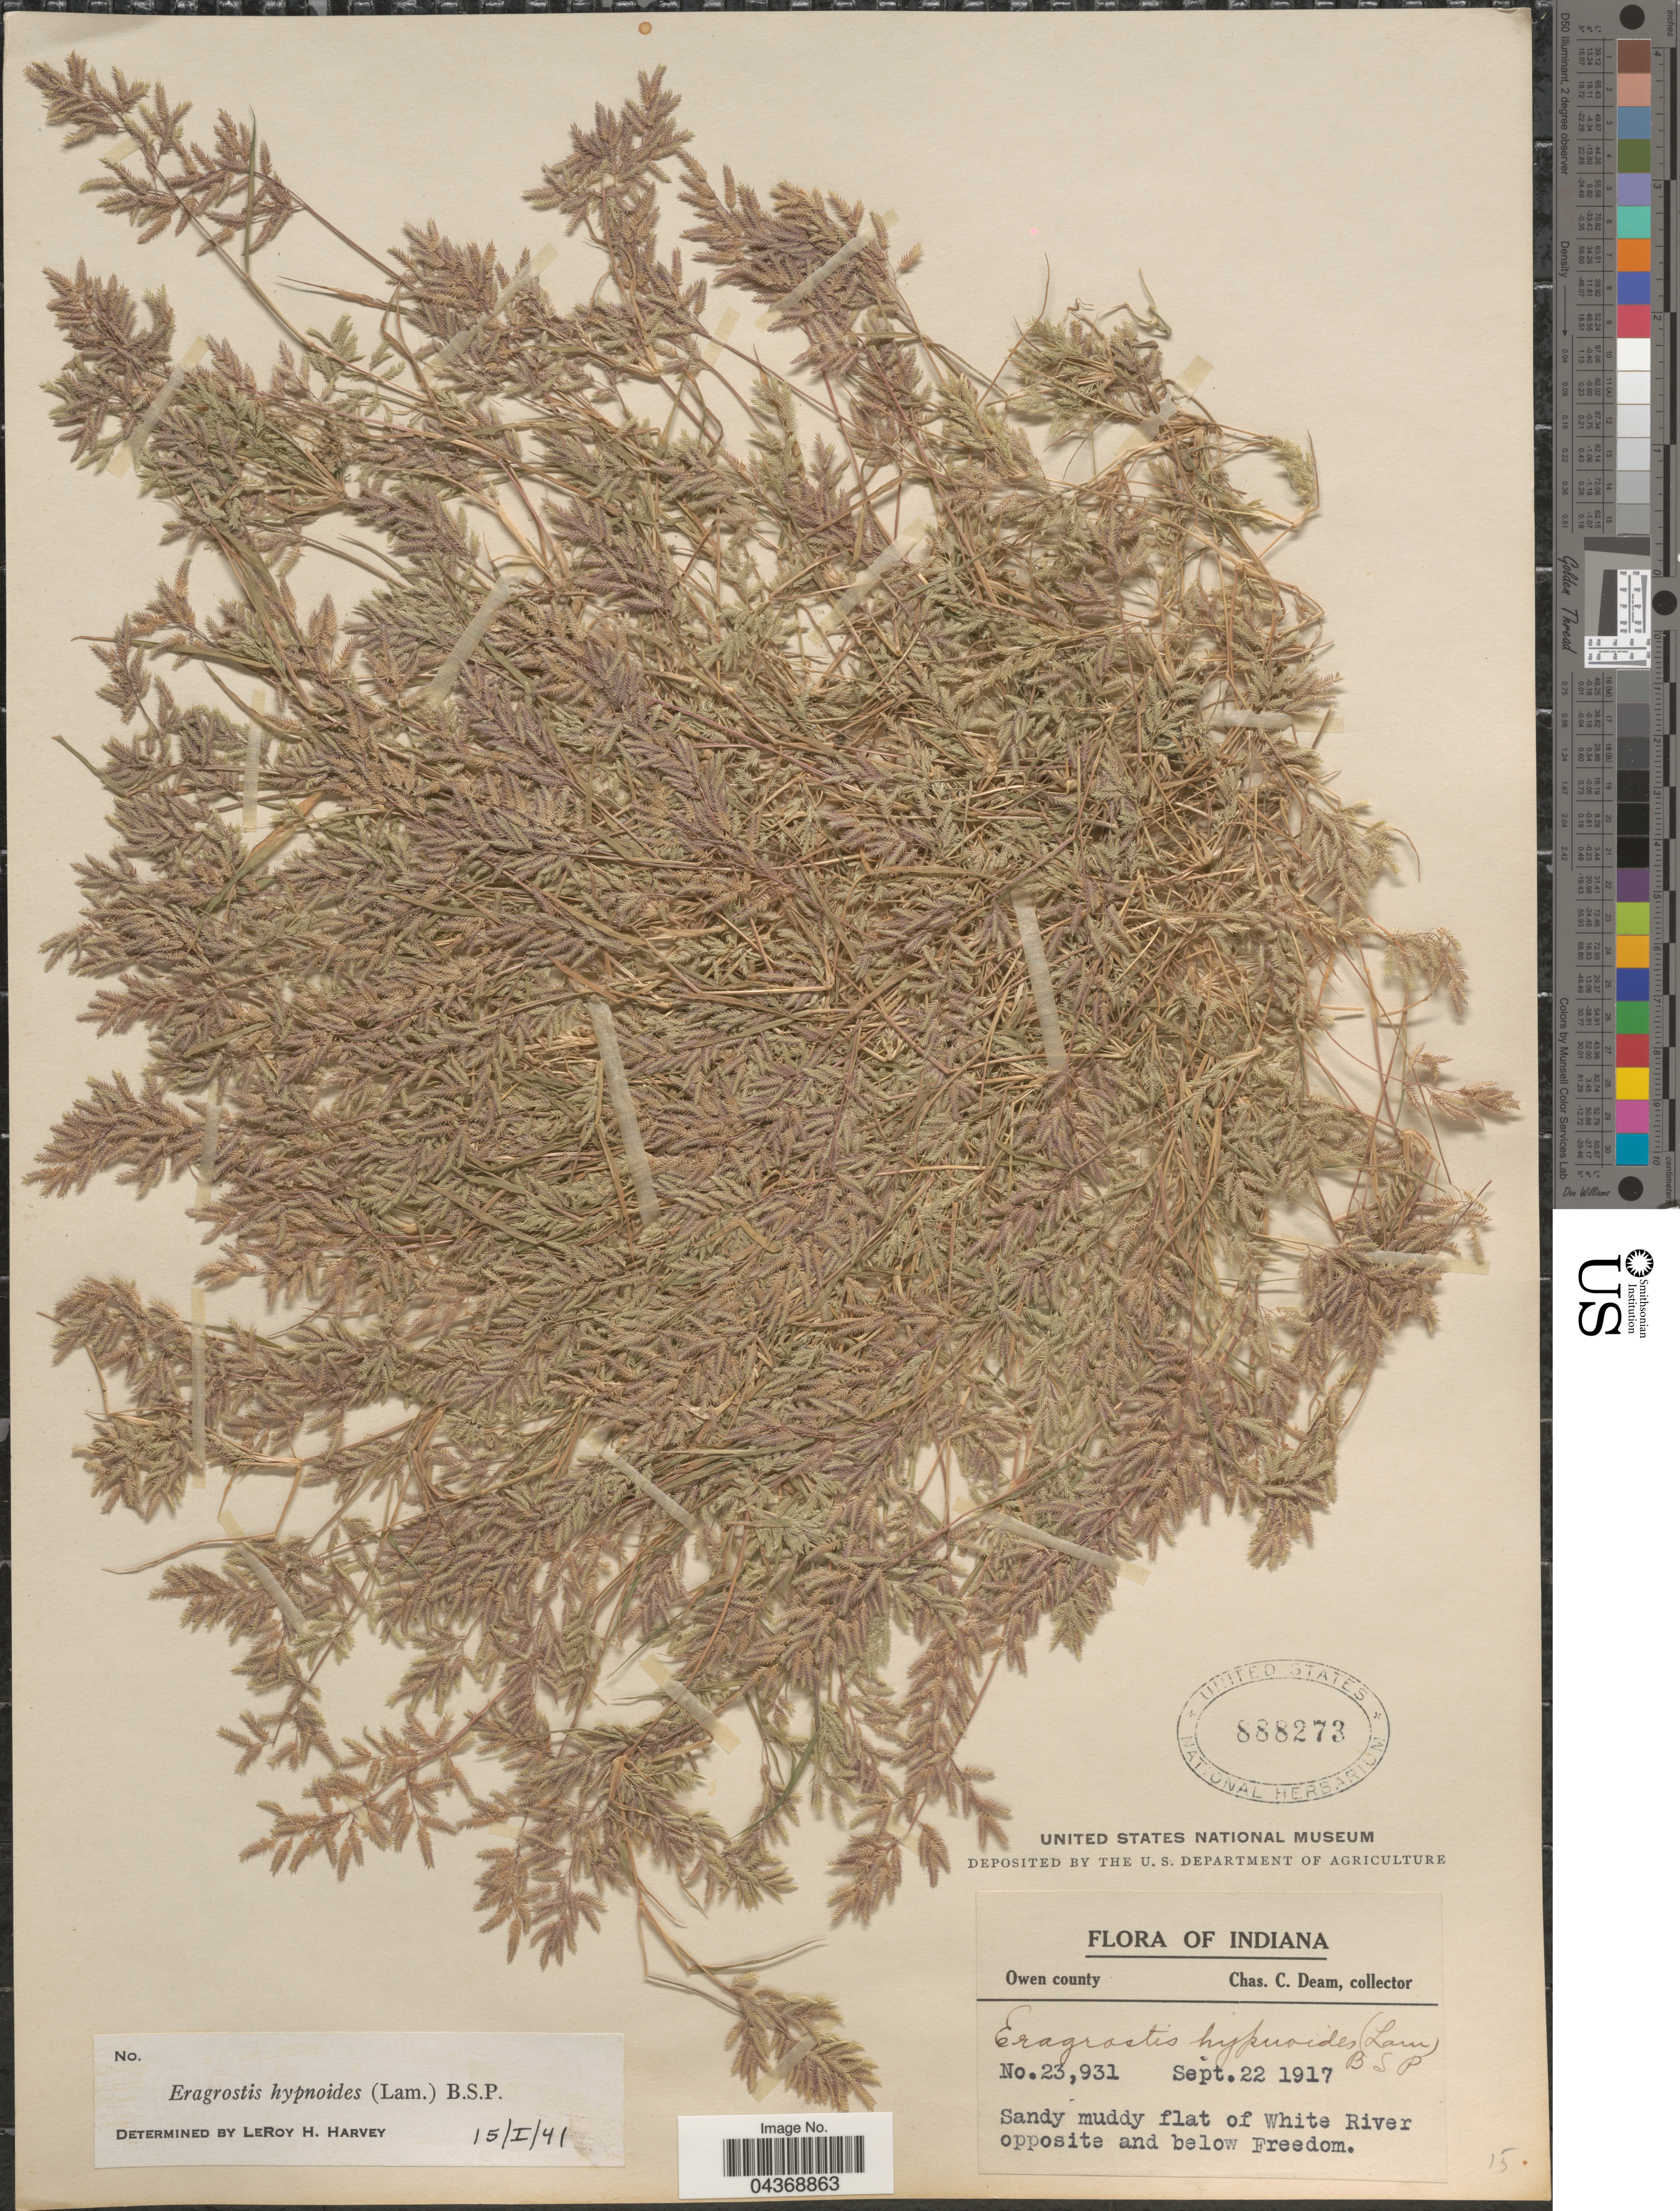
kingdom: Plantae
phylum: Tracheophyta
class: Liliopsida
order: Poales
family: Poaceae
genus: Eragrostis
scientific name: Eragrostis hypnoides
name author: (Lam.) Britton, Stearns & Poggenb.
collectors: C. C. Deam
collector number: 23931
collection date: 1917-09-22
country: United States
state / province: Indiana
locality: Owen county. Sandy muddy flats of White River opposite and below Freedom.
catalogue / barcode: US 888273